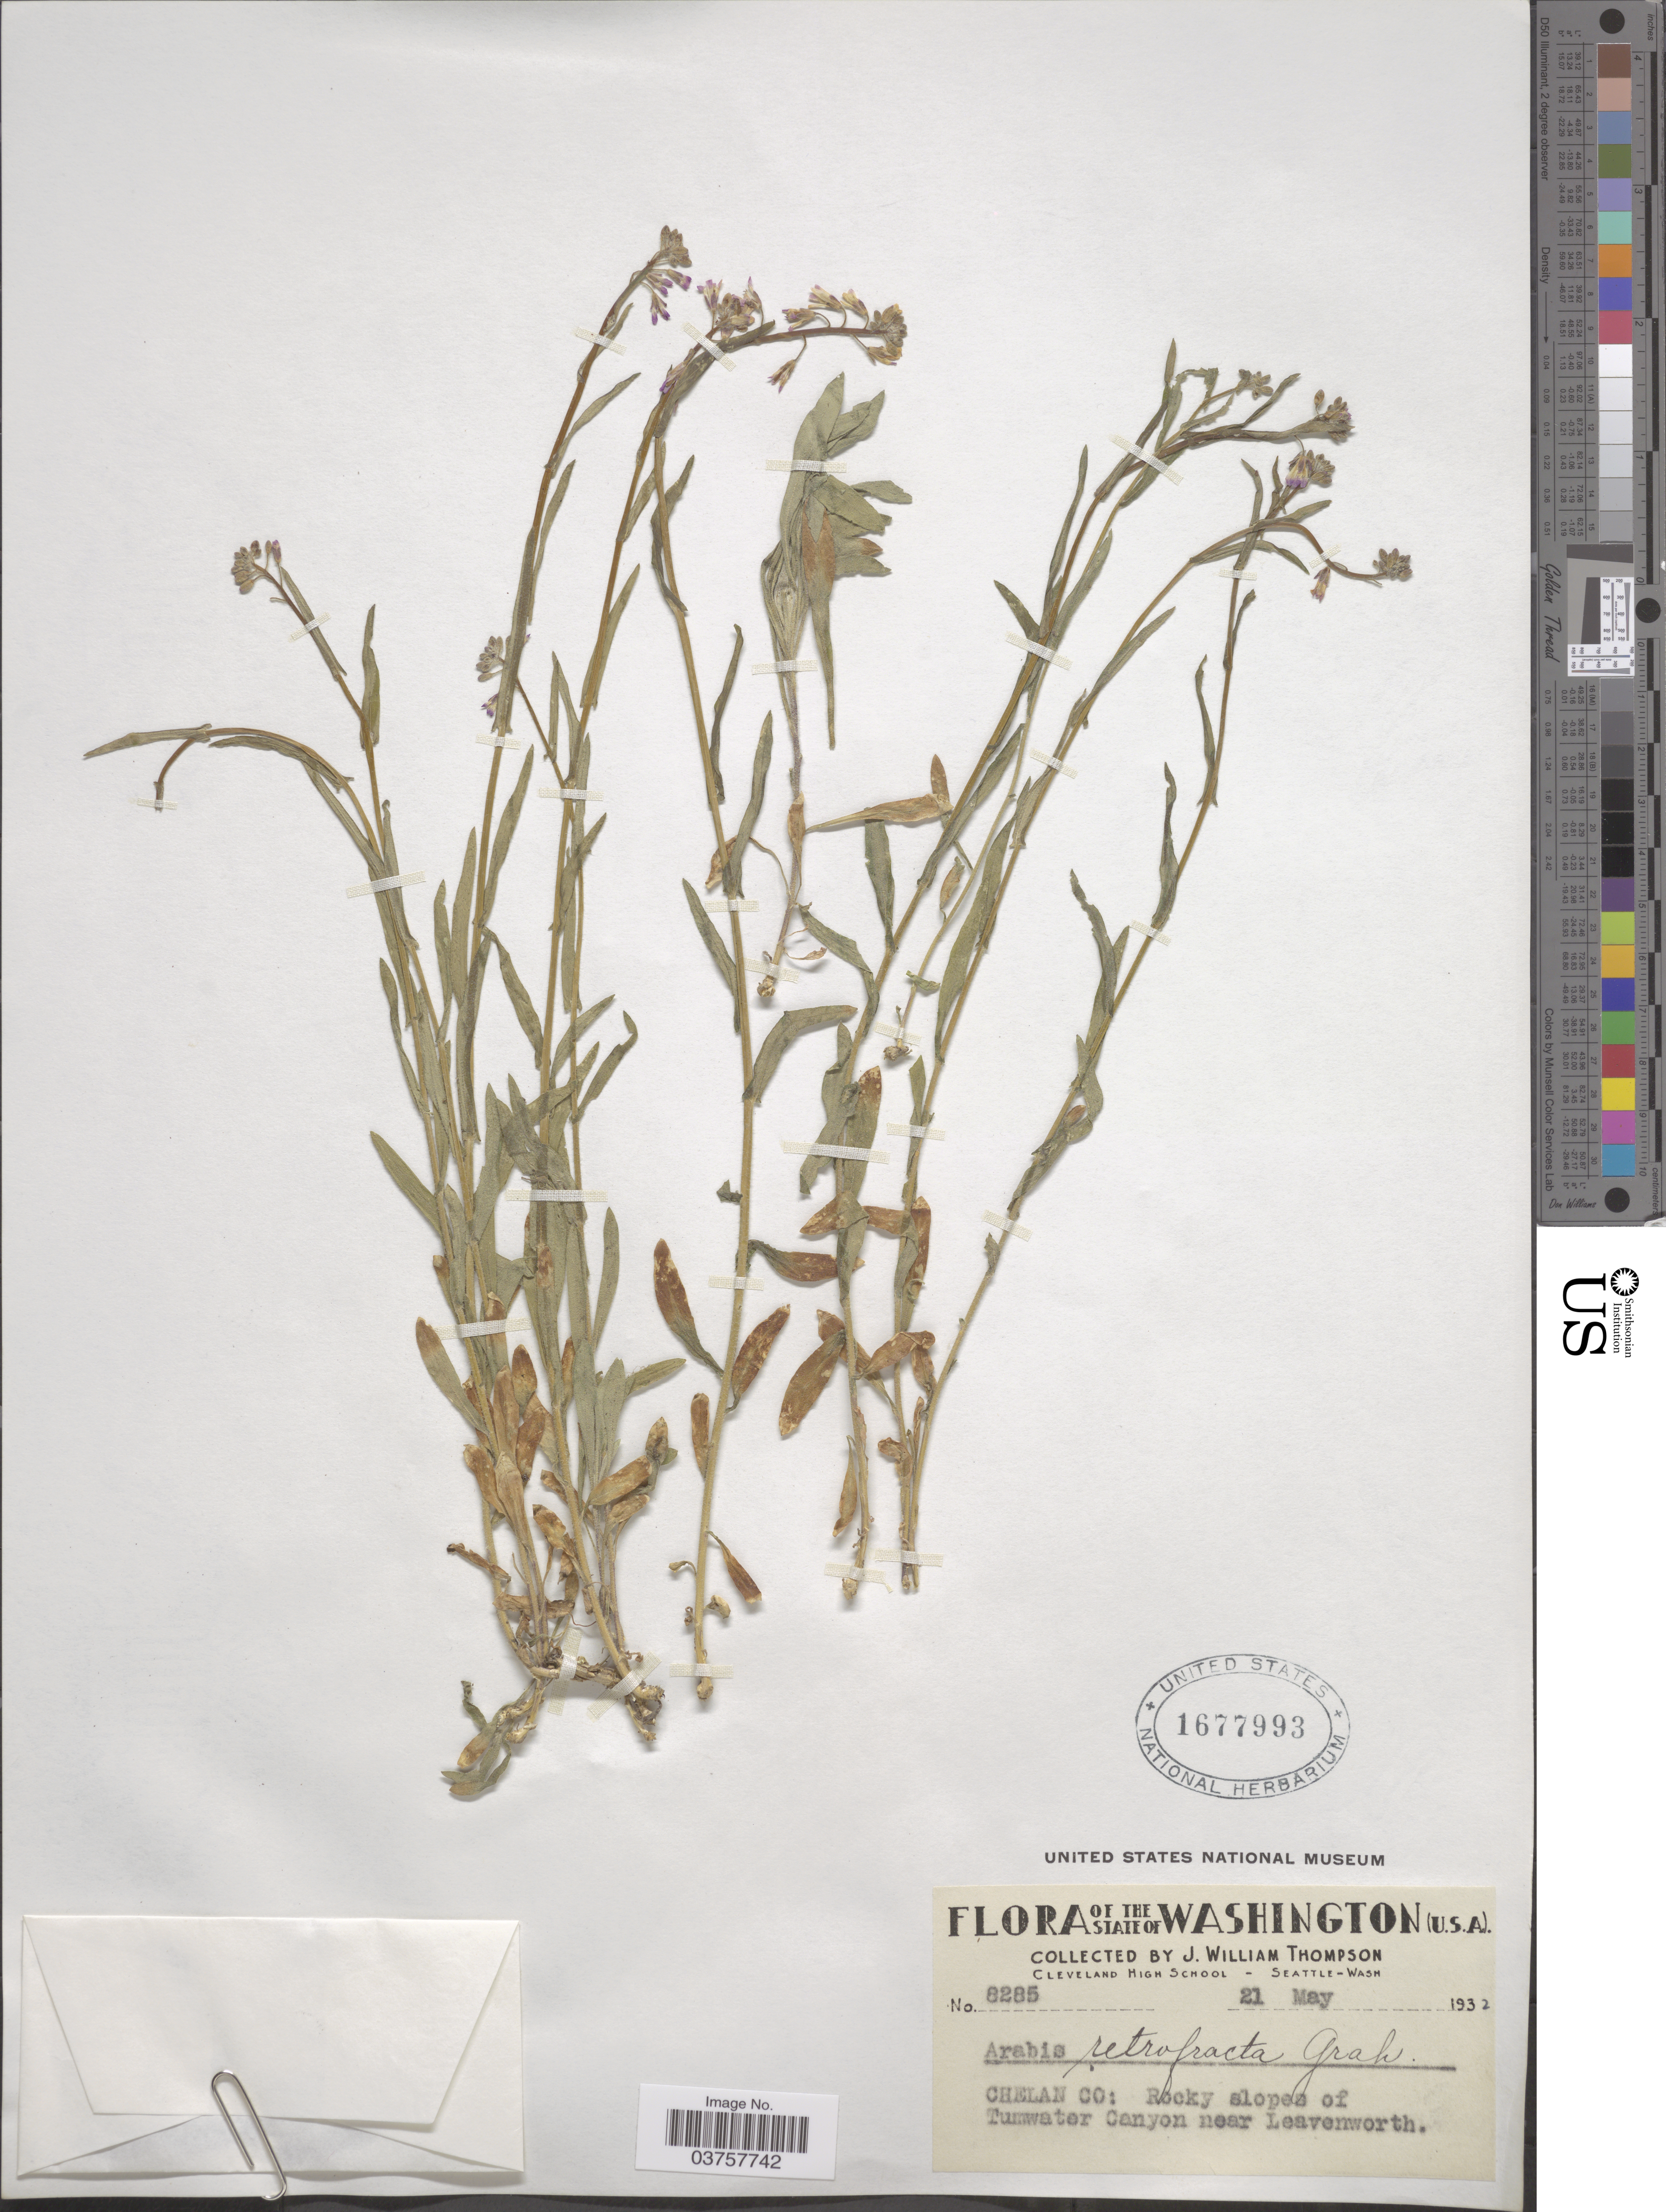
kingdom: Plantae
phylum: Tracheophyta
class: Magnoliopsida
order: Brassicales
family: Brassicaceae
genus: Arabis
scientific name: Arabis holboellii var. retrofracta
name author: Rydb.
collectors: J. W. Thompson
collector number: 8285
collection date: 1932-05-21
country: United States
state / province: Washington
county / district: Chelan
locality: Chelan Co: Rocky slopes of Tumwater Canyon near Leavenworth.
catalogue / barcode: US 1677993